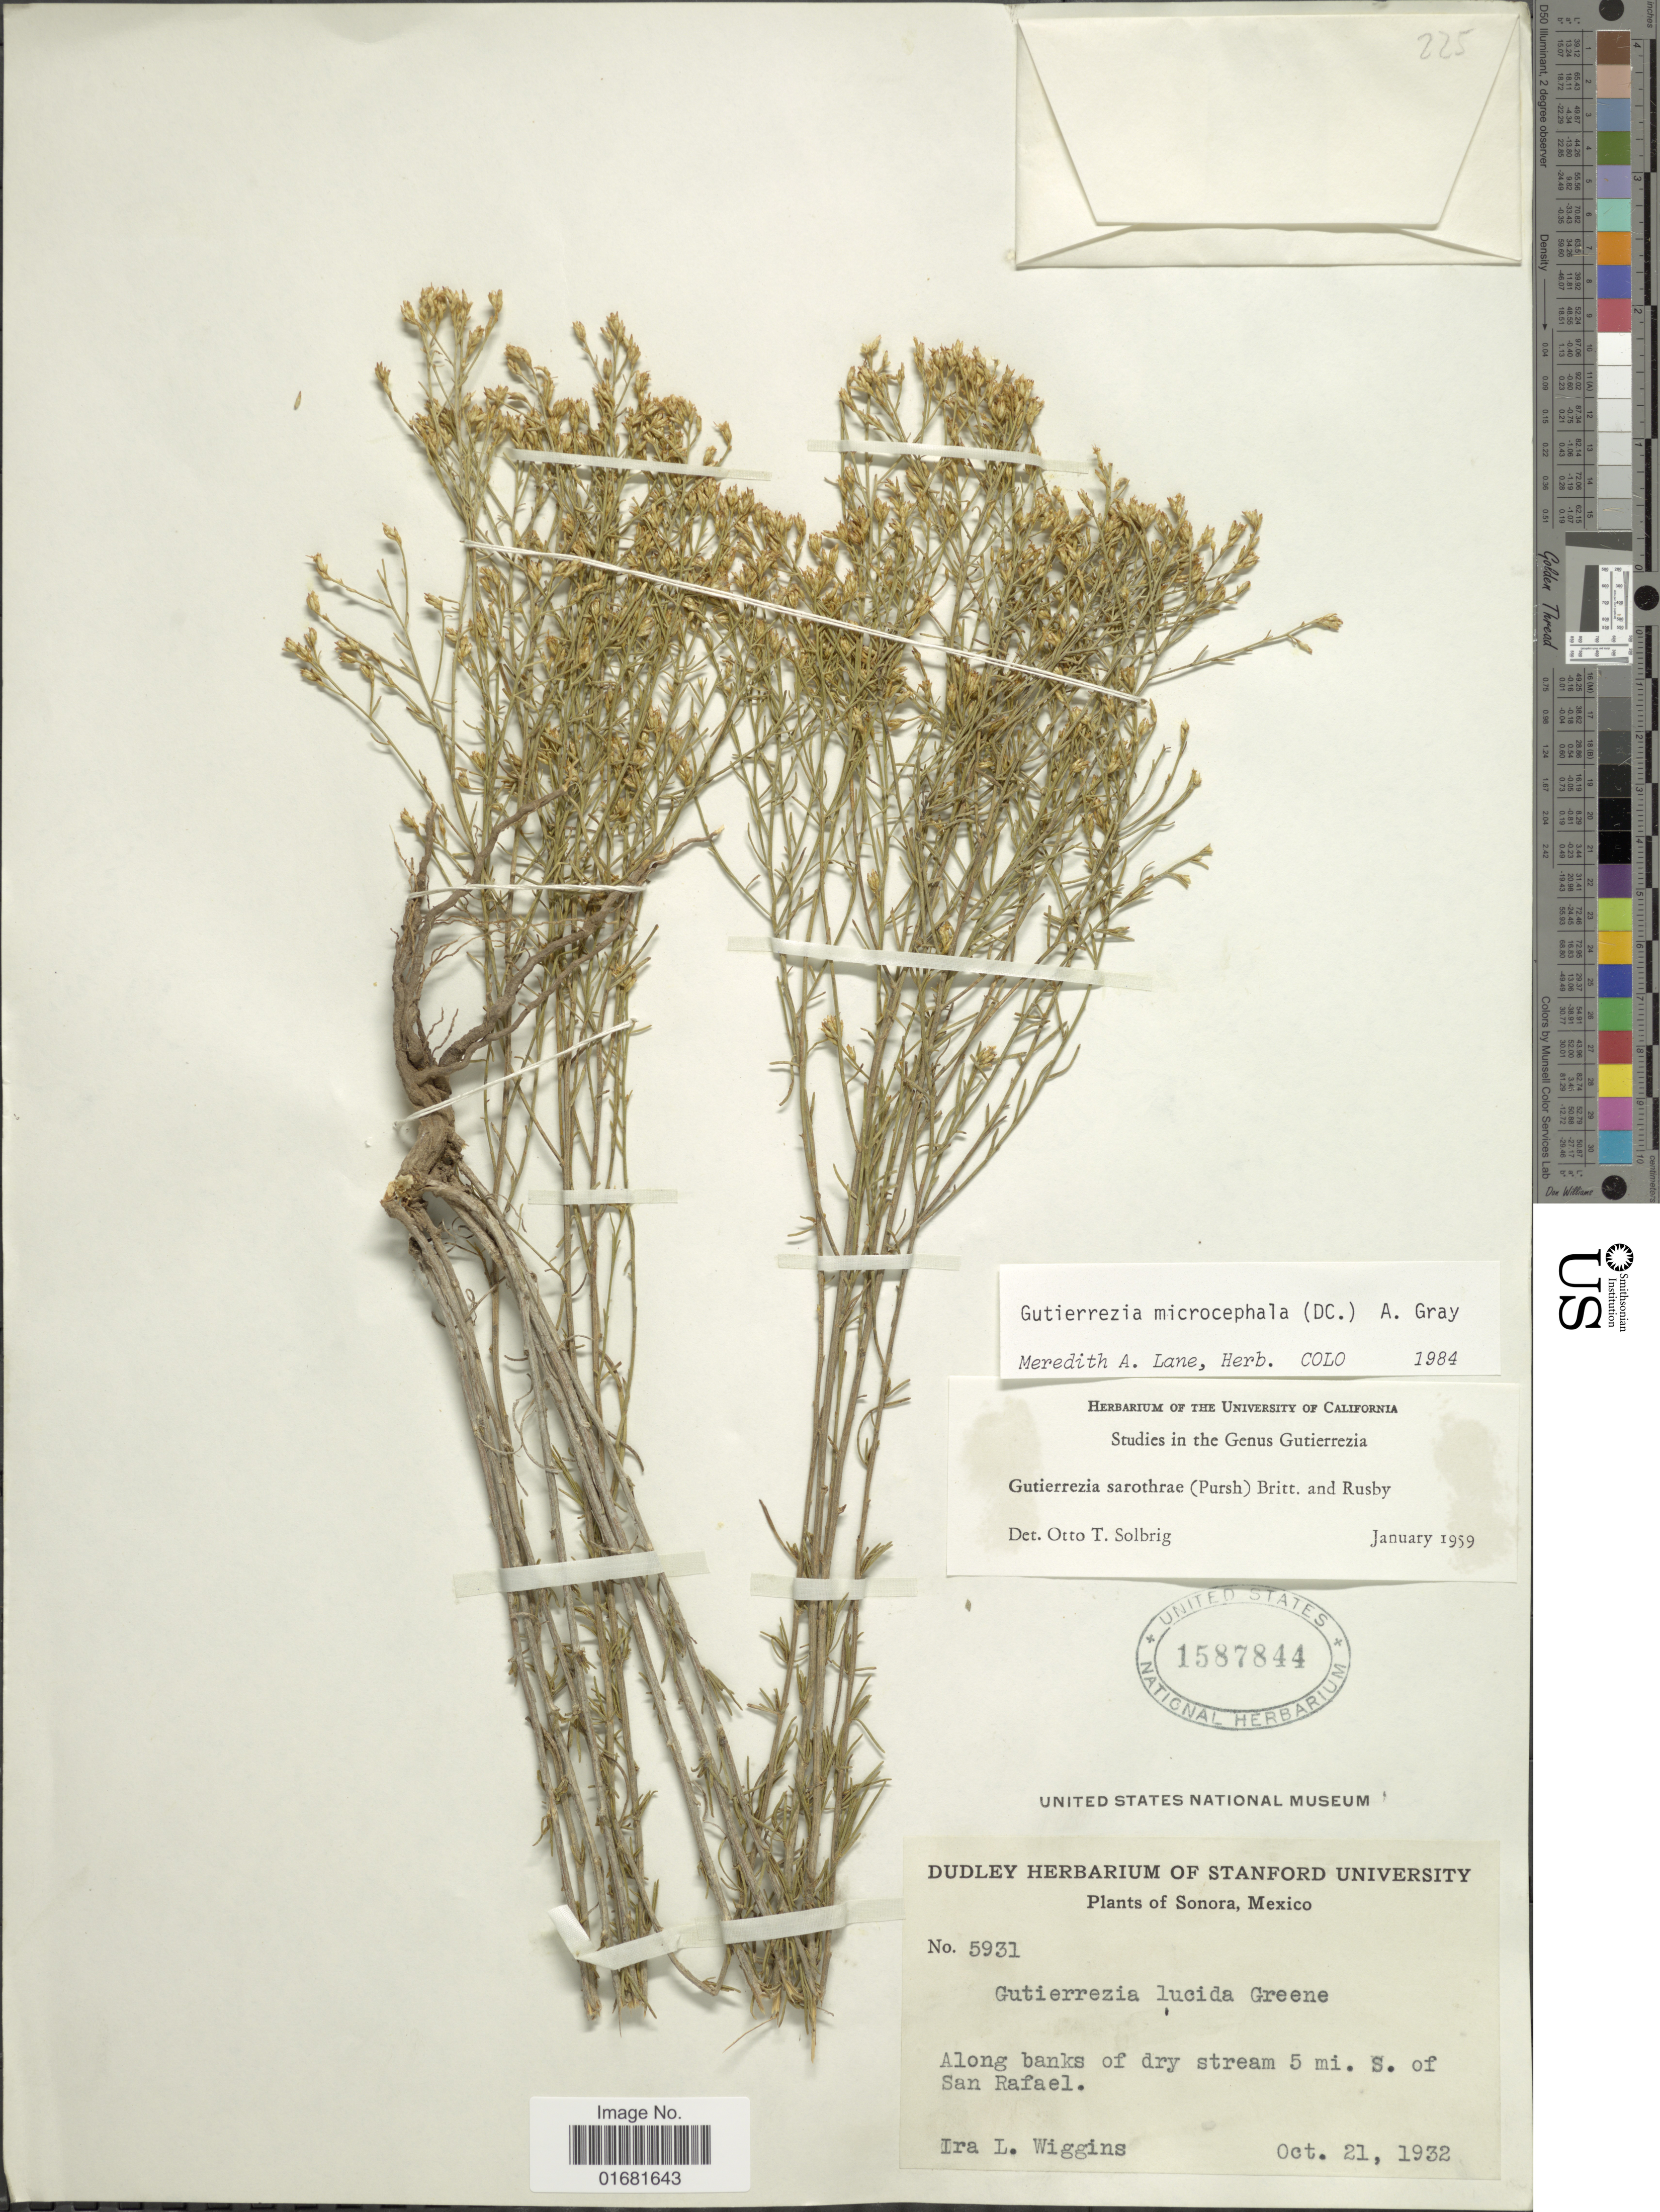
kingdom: Plantae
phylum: Tracheophyta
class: Magnoliopsida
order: Asterales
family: Asteraceae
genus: Gutierrezia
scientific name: Gutierrezia microcephala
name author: (DC.) A. Gray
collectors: I. L. Wiggins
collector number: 5931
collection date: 1932-10-21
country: Mexico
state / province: Sonora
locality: Along banks of dry stream 5 mi. S. of San Rafael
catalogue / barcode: US 1587844